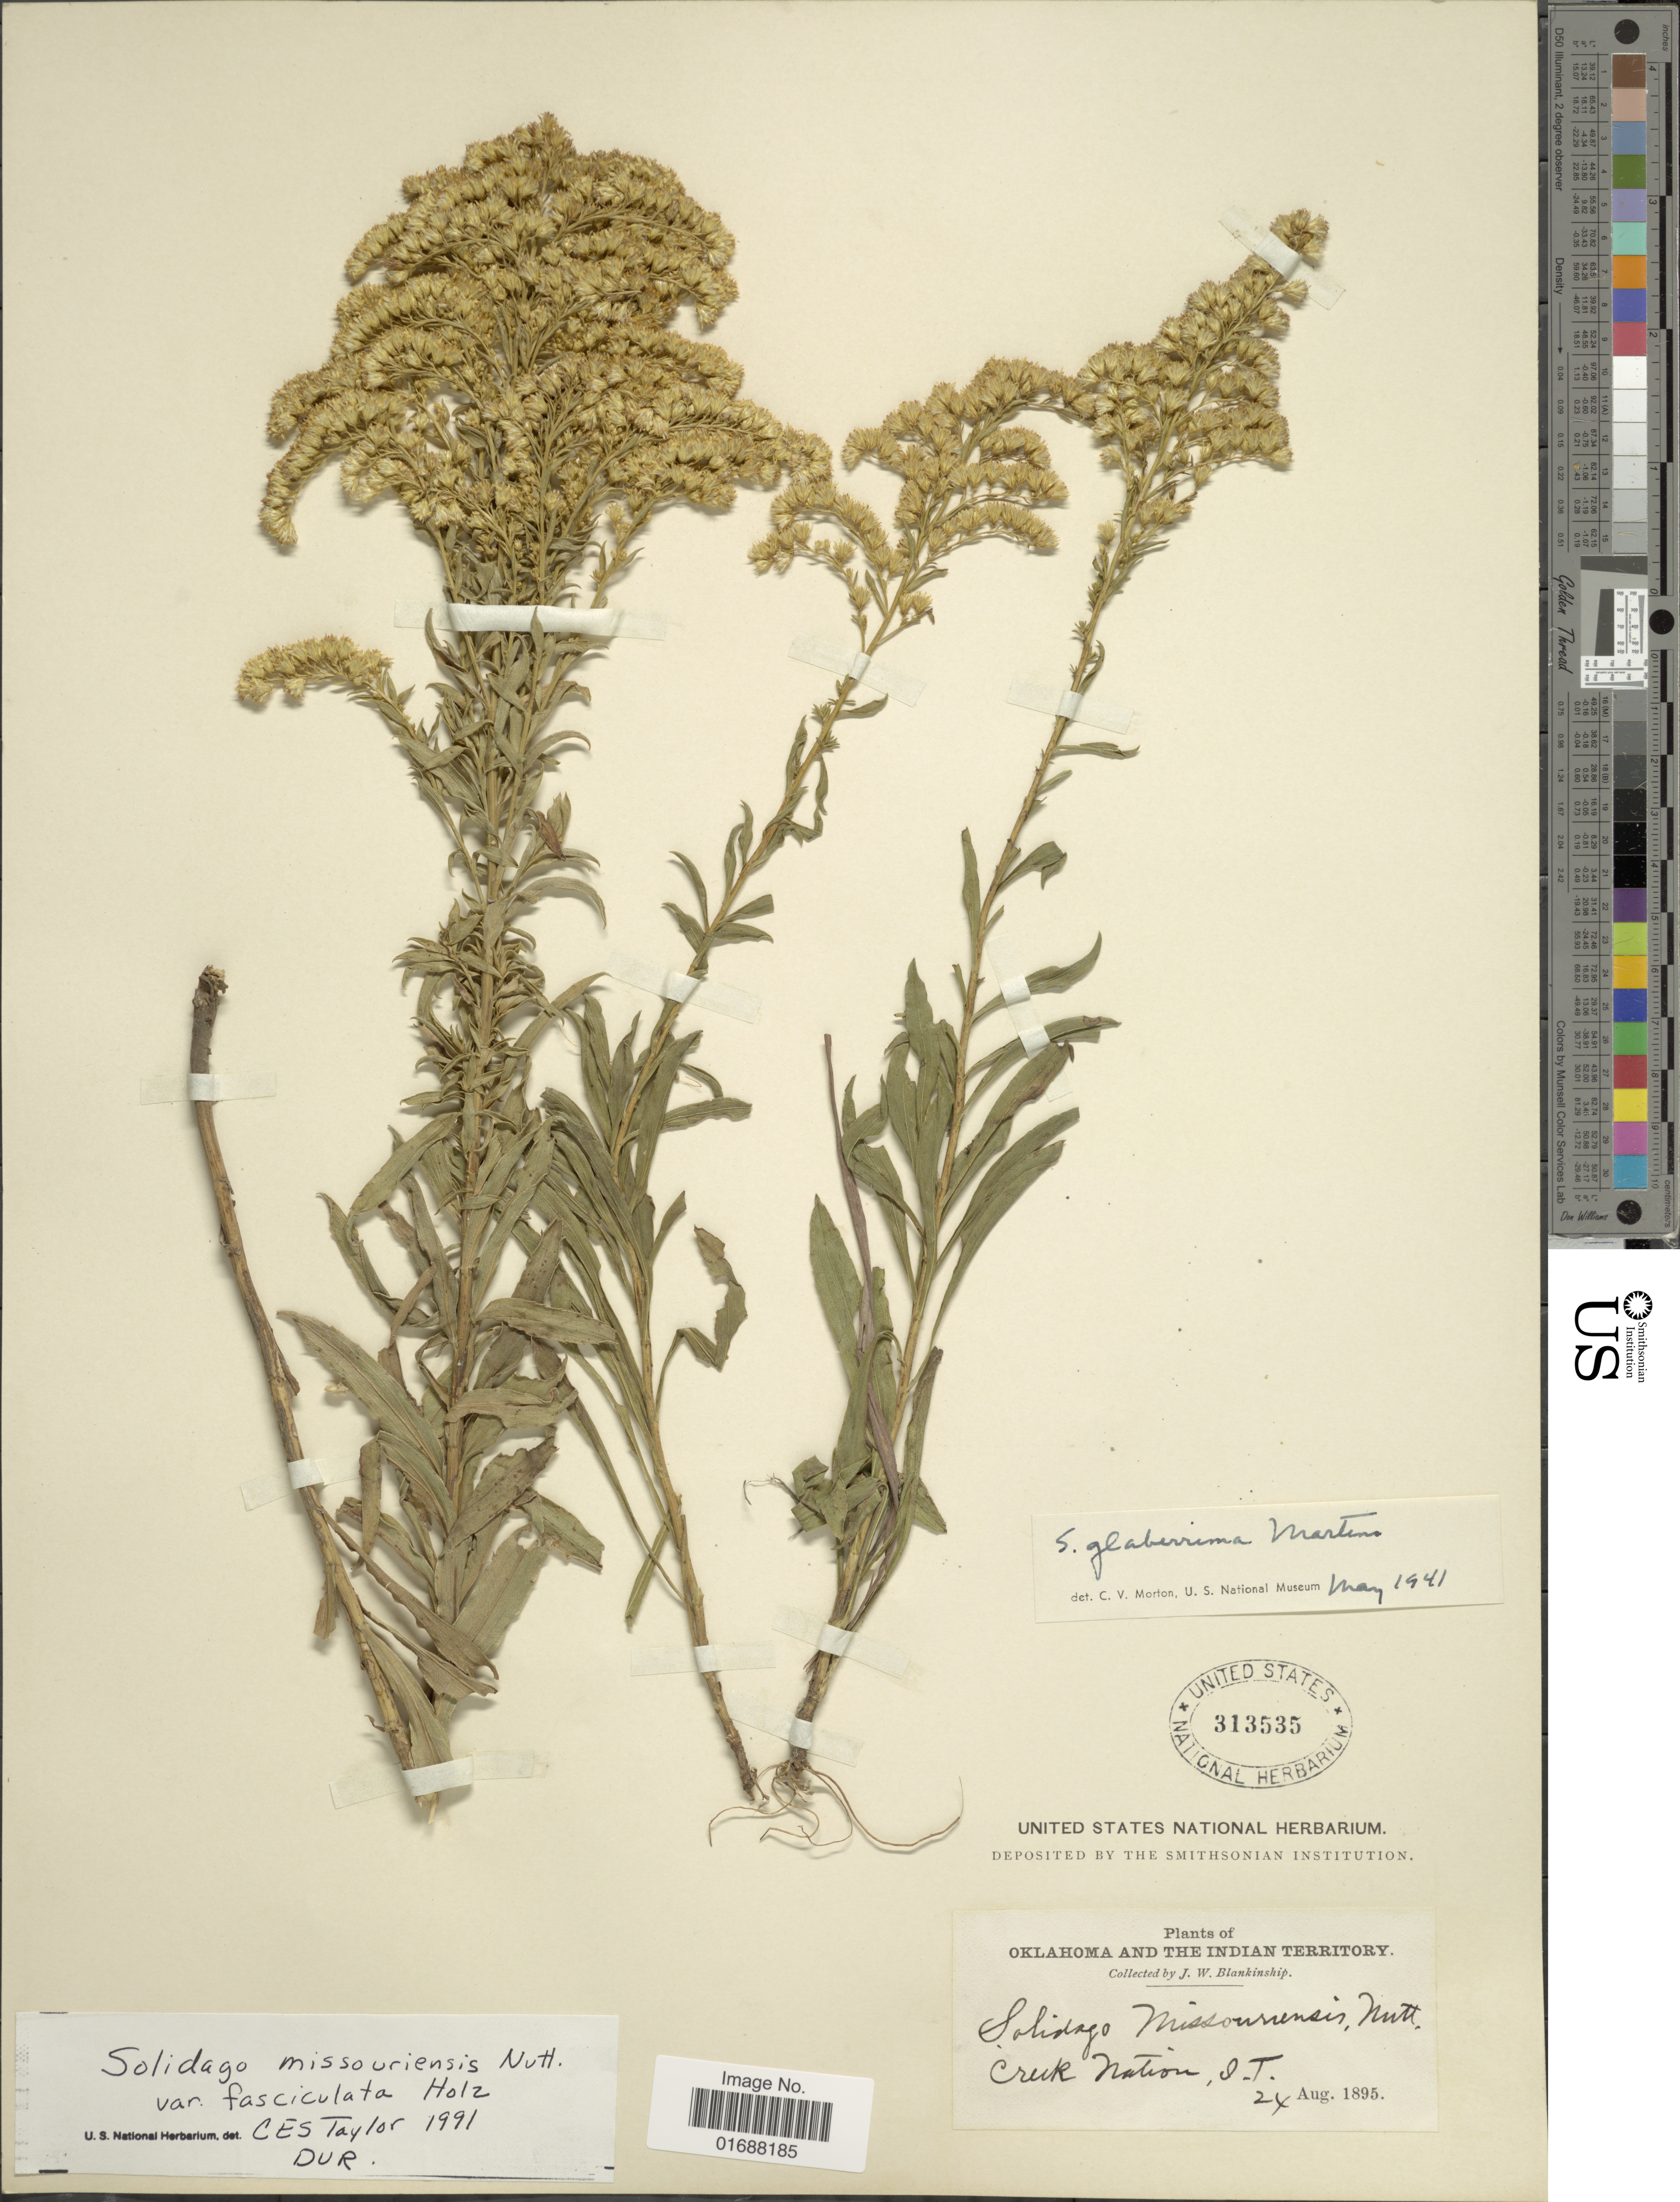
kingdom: Plantae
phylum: Tracheophyta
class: Magnoliopsida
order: Asterales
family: Asteraceae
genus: Solidago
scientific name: Solidago missouriensis var. fasciculata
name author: Holz.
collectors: J. W. Blankinship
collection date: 1895-08-24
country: United States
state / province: Oklahoma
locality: Oklahoma and the Indian Territory. Cherokee Nation. I. T.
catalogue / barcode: US 313535